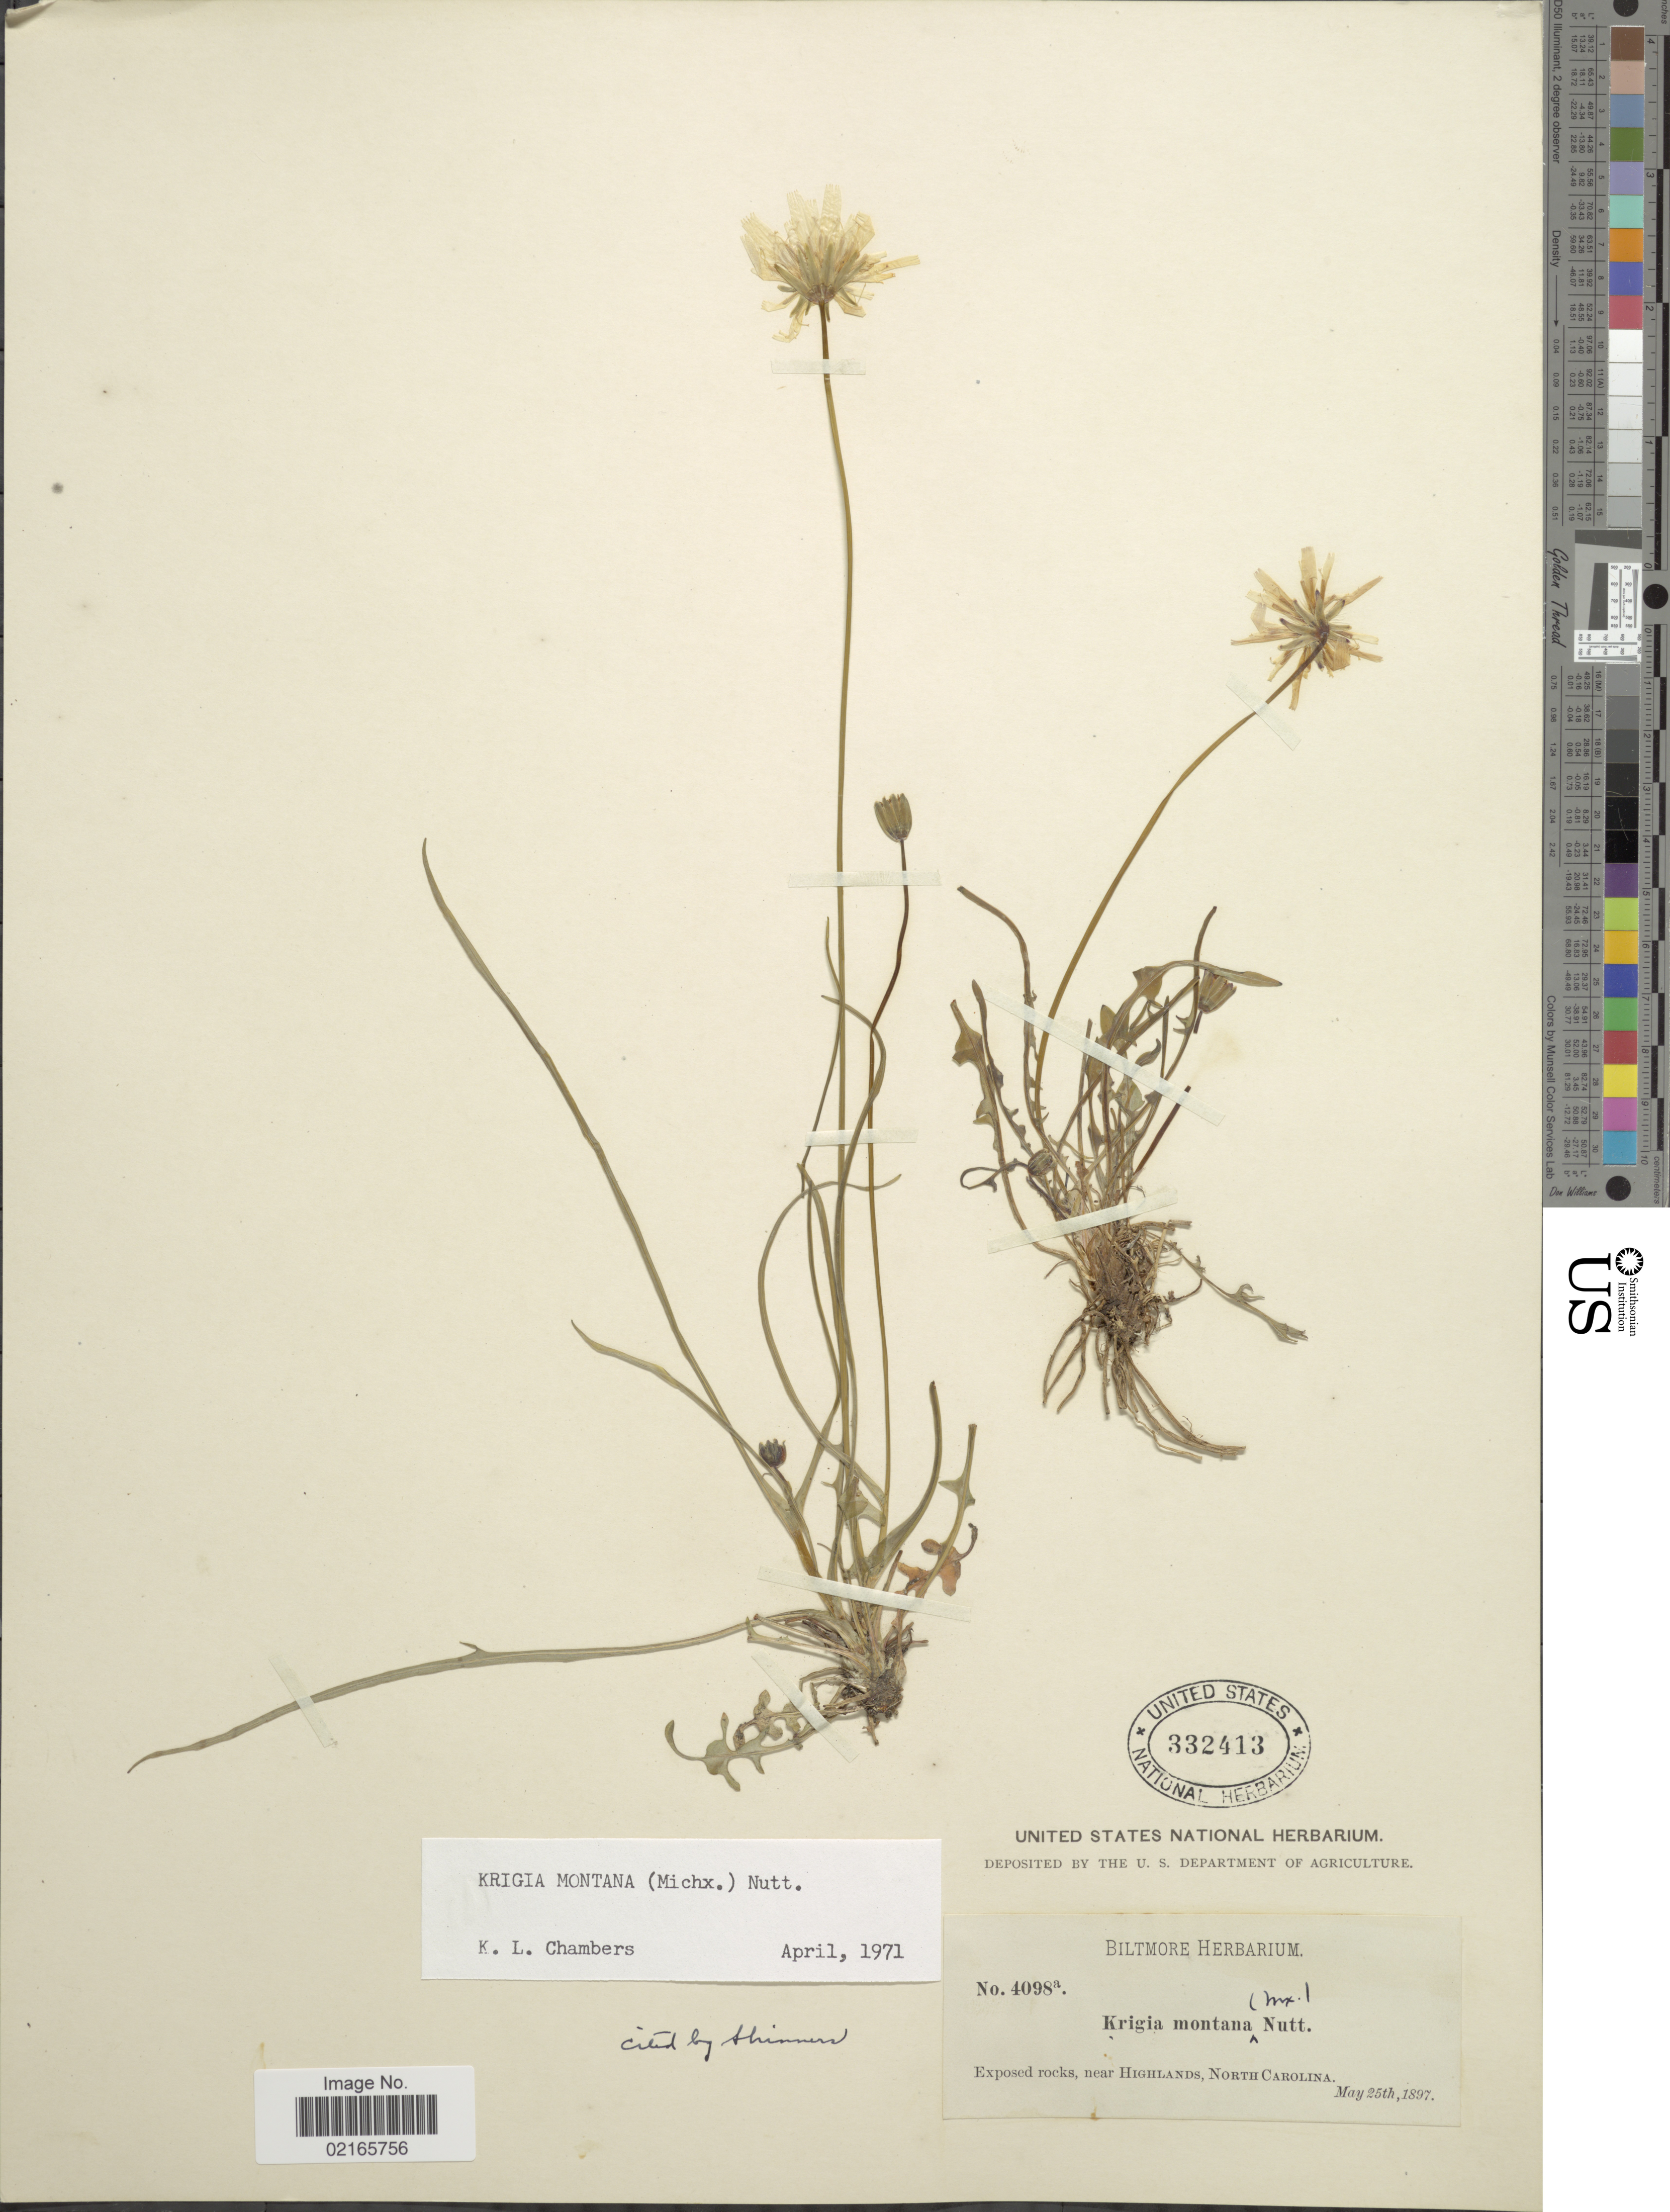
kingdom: Plantae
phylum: Tracheophyta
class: Magnoliopsida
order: Asterales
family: Asteraceae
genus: Krigia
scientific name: Krigia montana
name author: Nutt.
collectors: ex herb. Biltmore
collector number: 4098a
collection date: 1897-05-25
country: United States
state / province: North Carolina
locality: Exposed rocks, near Highlands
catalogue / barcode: US 332413